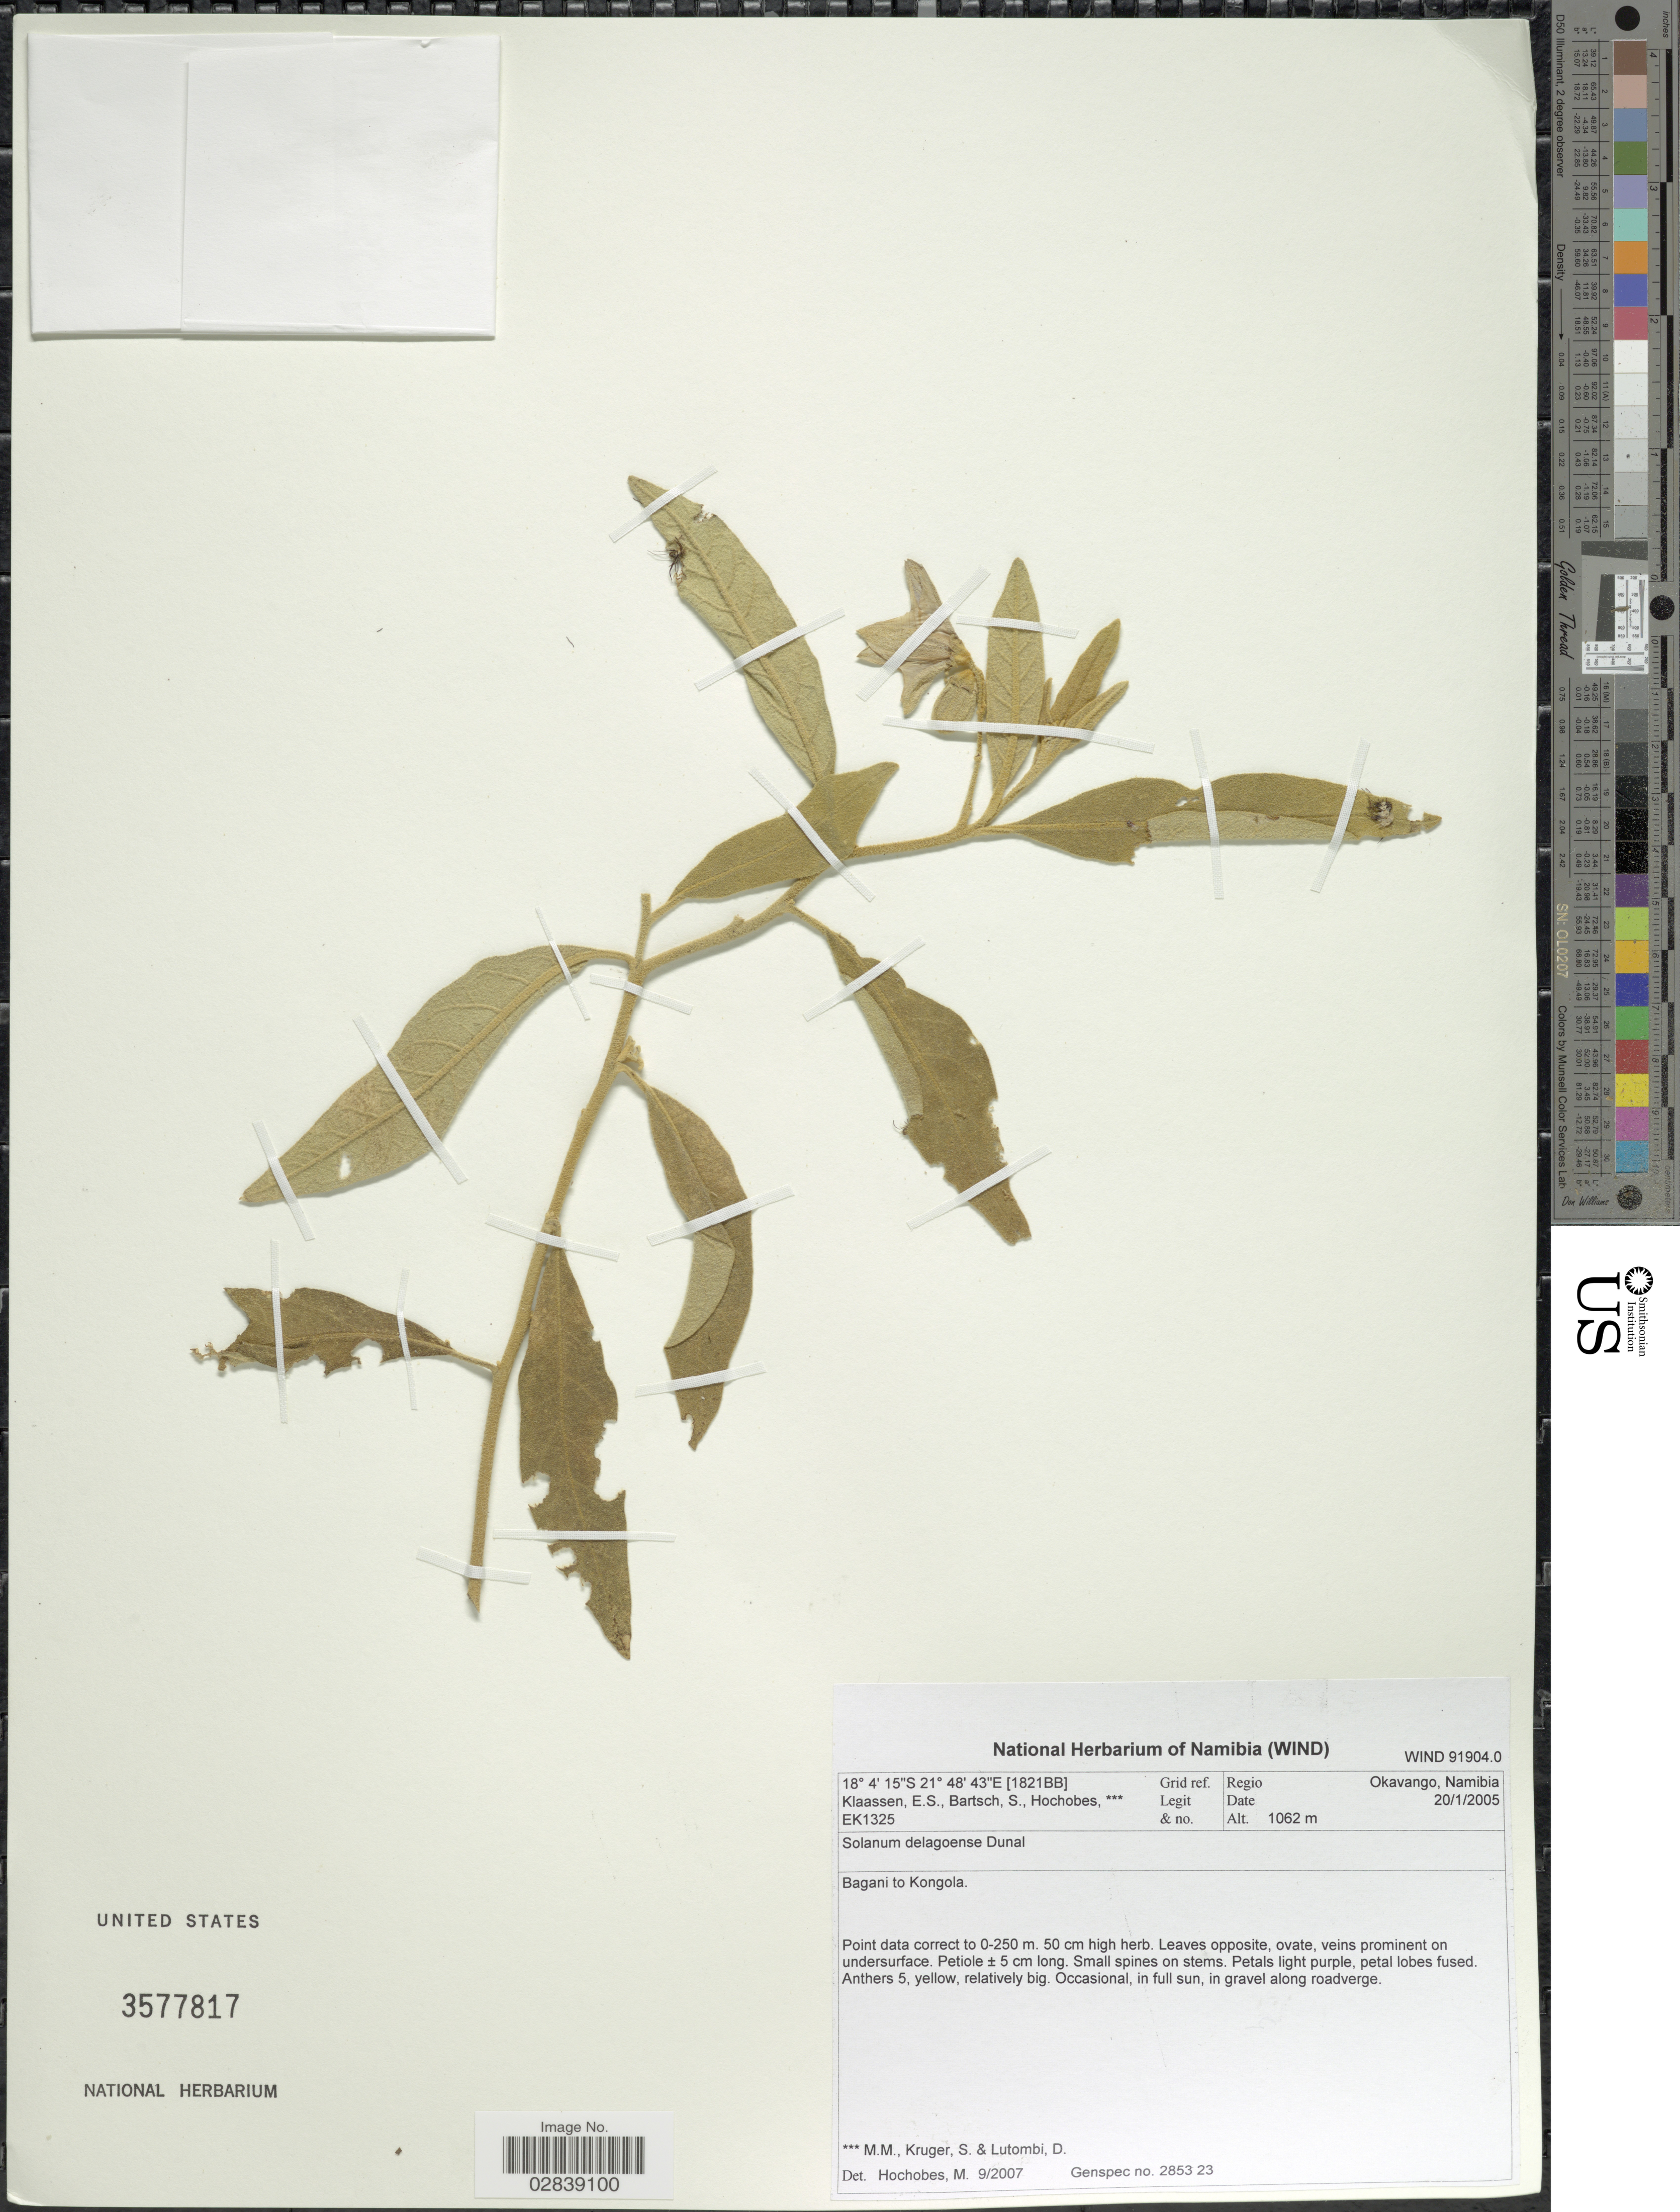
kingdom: Plantae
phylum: Tracheophyta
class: Magnoliopsida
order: Solanales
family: Solanaceae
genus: Solanum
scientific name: Solanum delagoense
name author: Dunal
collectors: E. S. Klaassen, S. Bartsch, M. Hochobes, S. Kruger & D. Lutombi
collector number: EK1325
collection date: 2005-01-20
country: Namibia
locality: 1821BB Grid ref., Regio Okavango. Bagani to Kongola.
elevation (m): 1062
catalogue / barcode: US 3577817